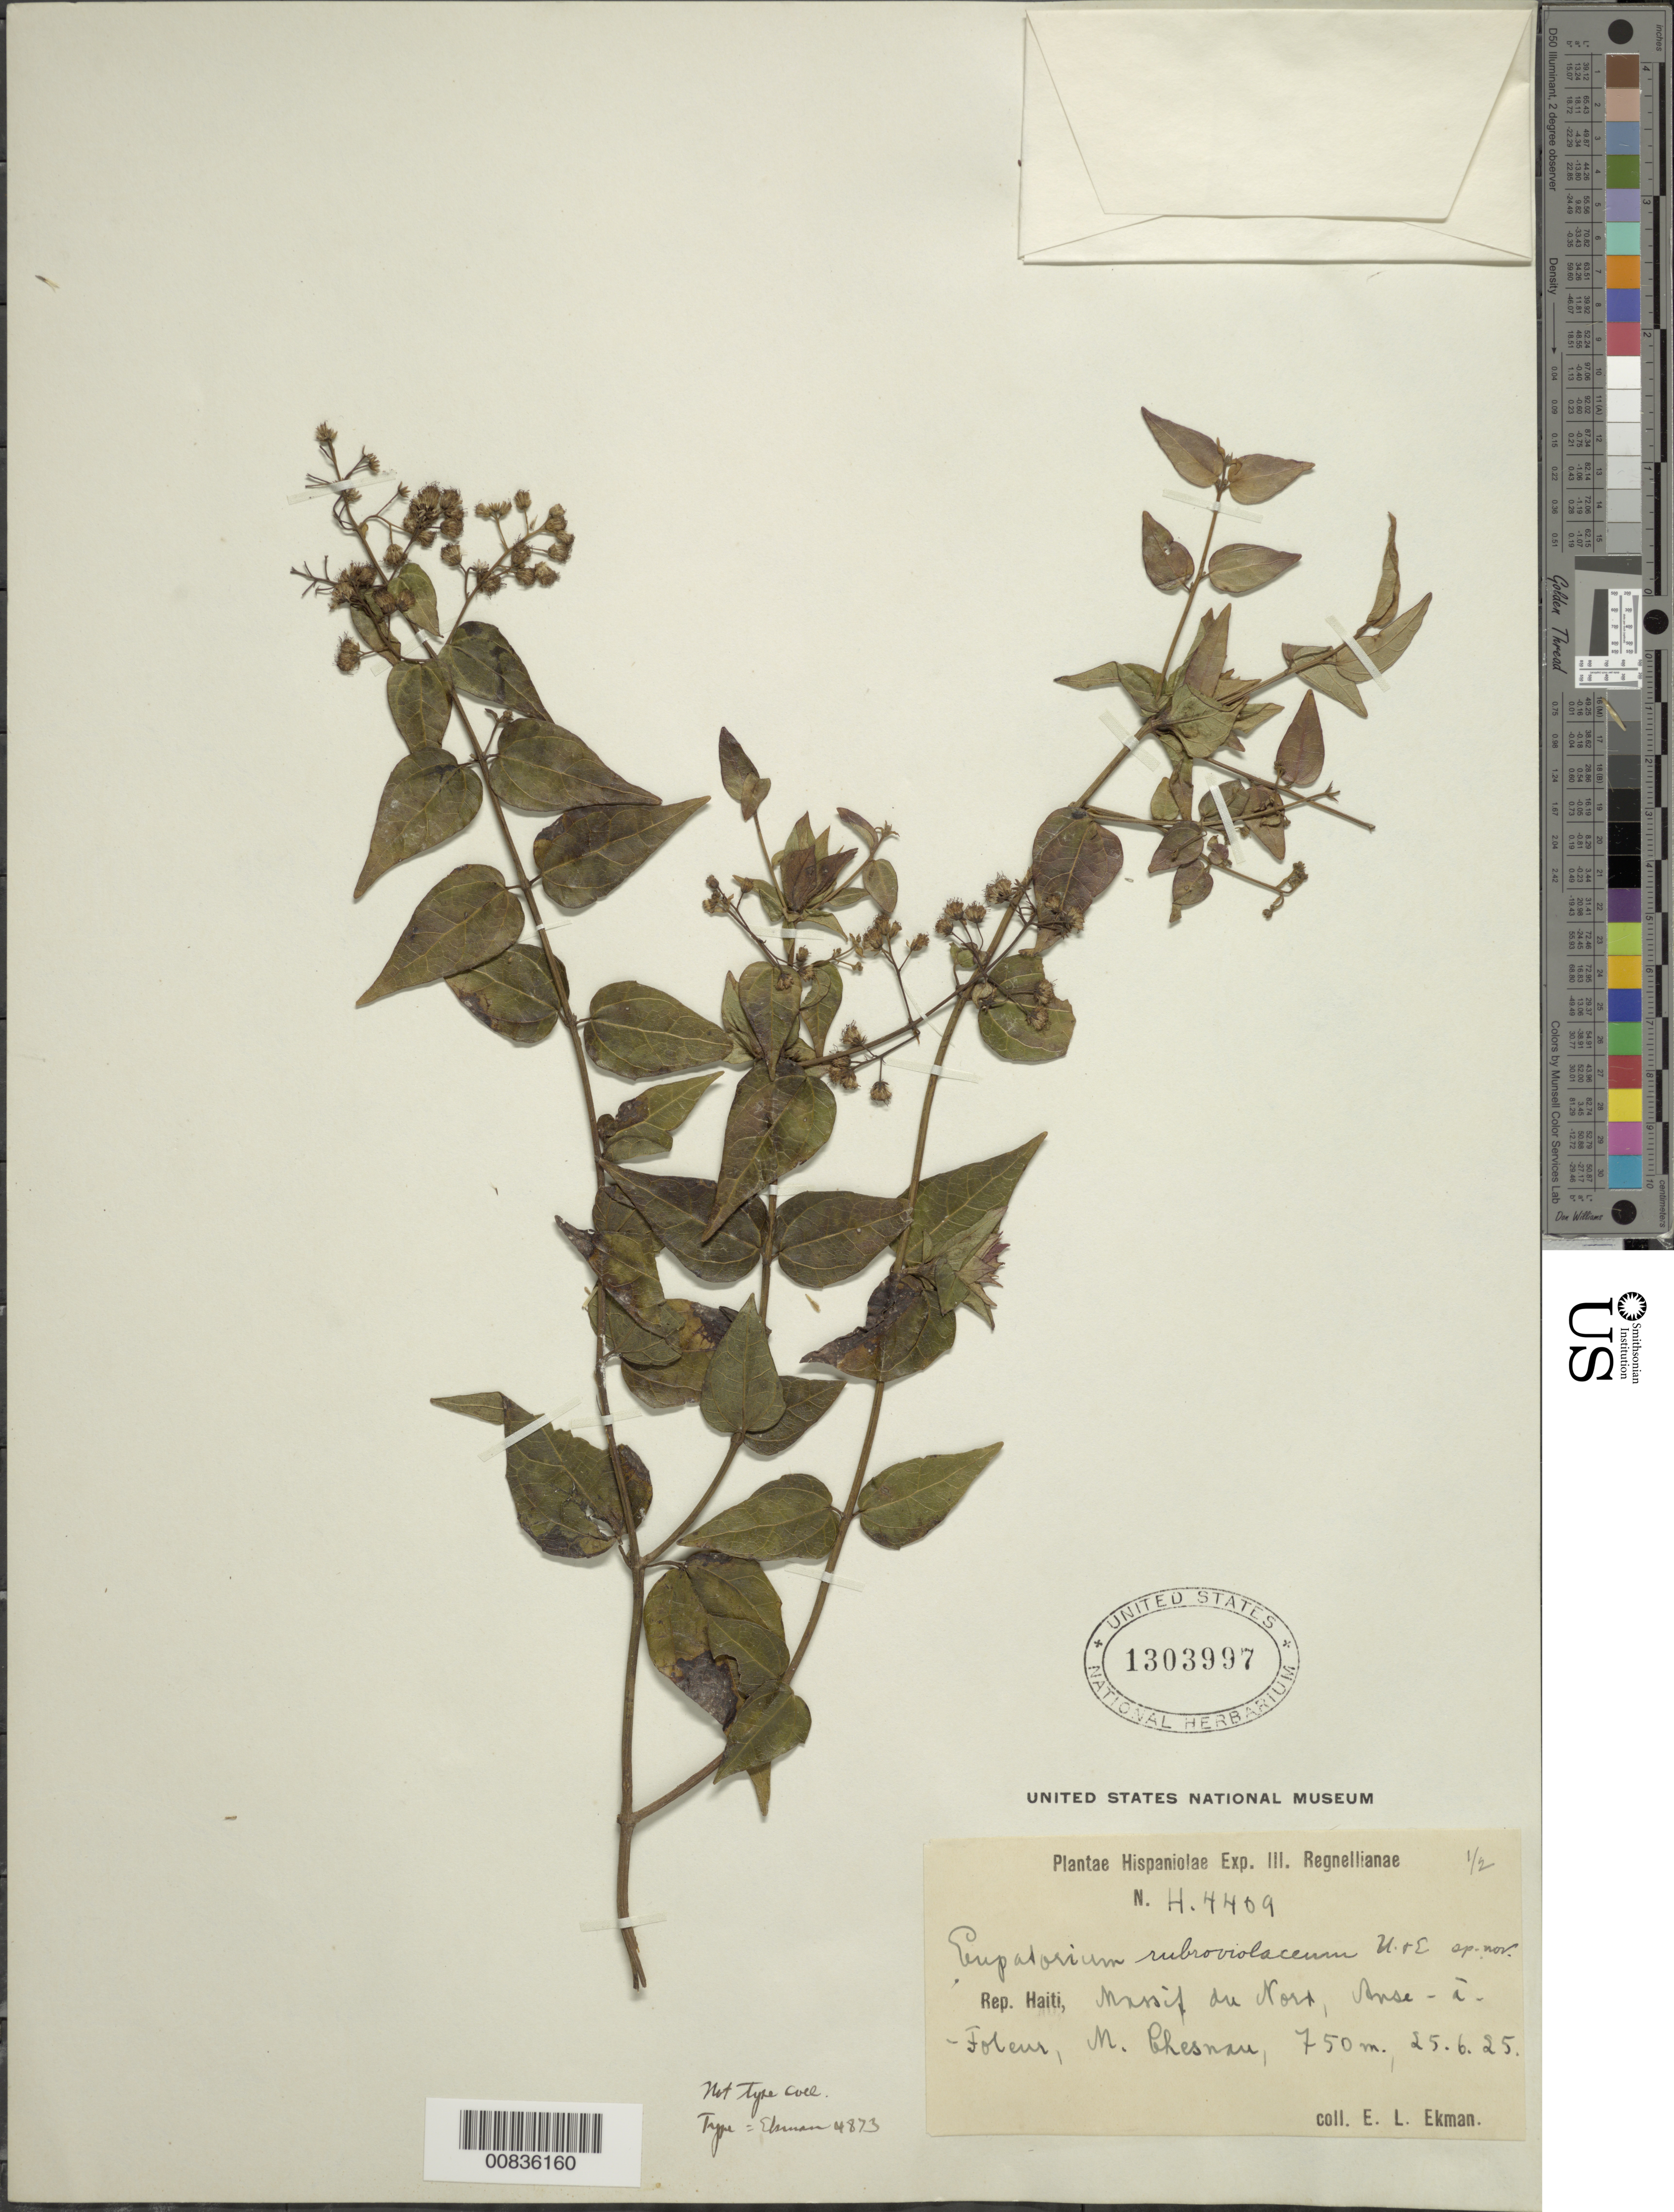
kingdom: Plantae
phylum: Tracheophyta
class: Magnoliopsida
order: Asterales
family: Asteraceae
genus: Koanophyllon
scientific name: Koanophyllon rubroviolaceum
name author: (Urb. & Ekman) R.M. King & H. Rob.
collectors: E. L. Ekman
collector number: H 4409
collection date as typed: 25 Jun 1925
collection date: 1925-06-25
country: Haiti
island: Hispaniola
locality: Massif du Nord, Anse-à-Foleur, M. Chesnau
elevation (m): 750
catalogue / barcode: US 1303997